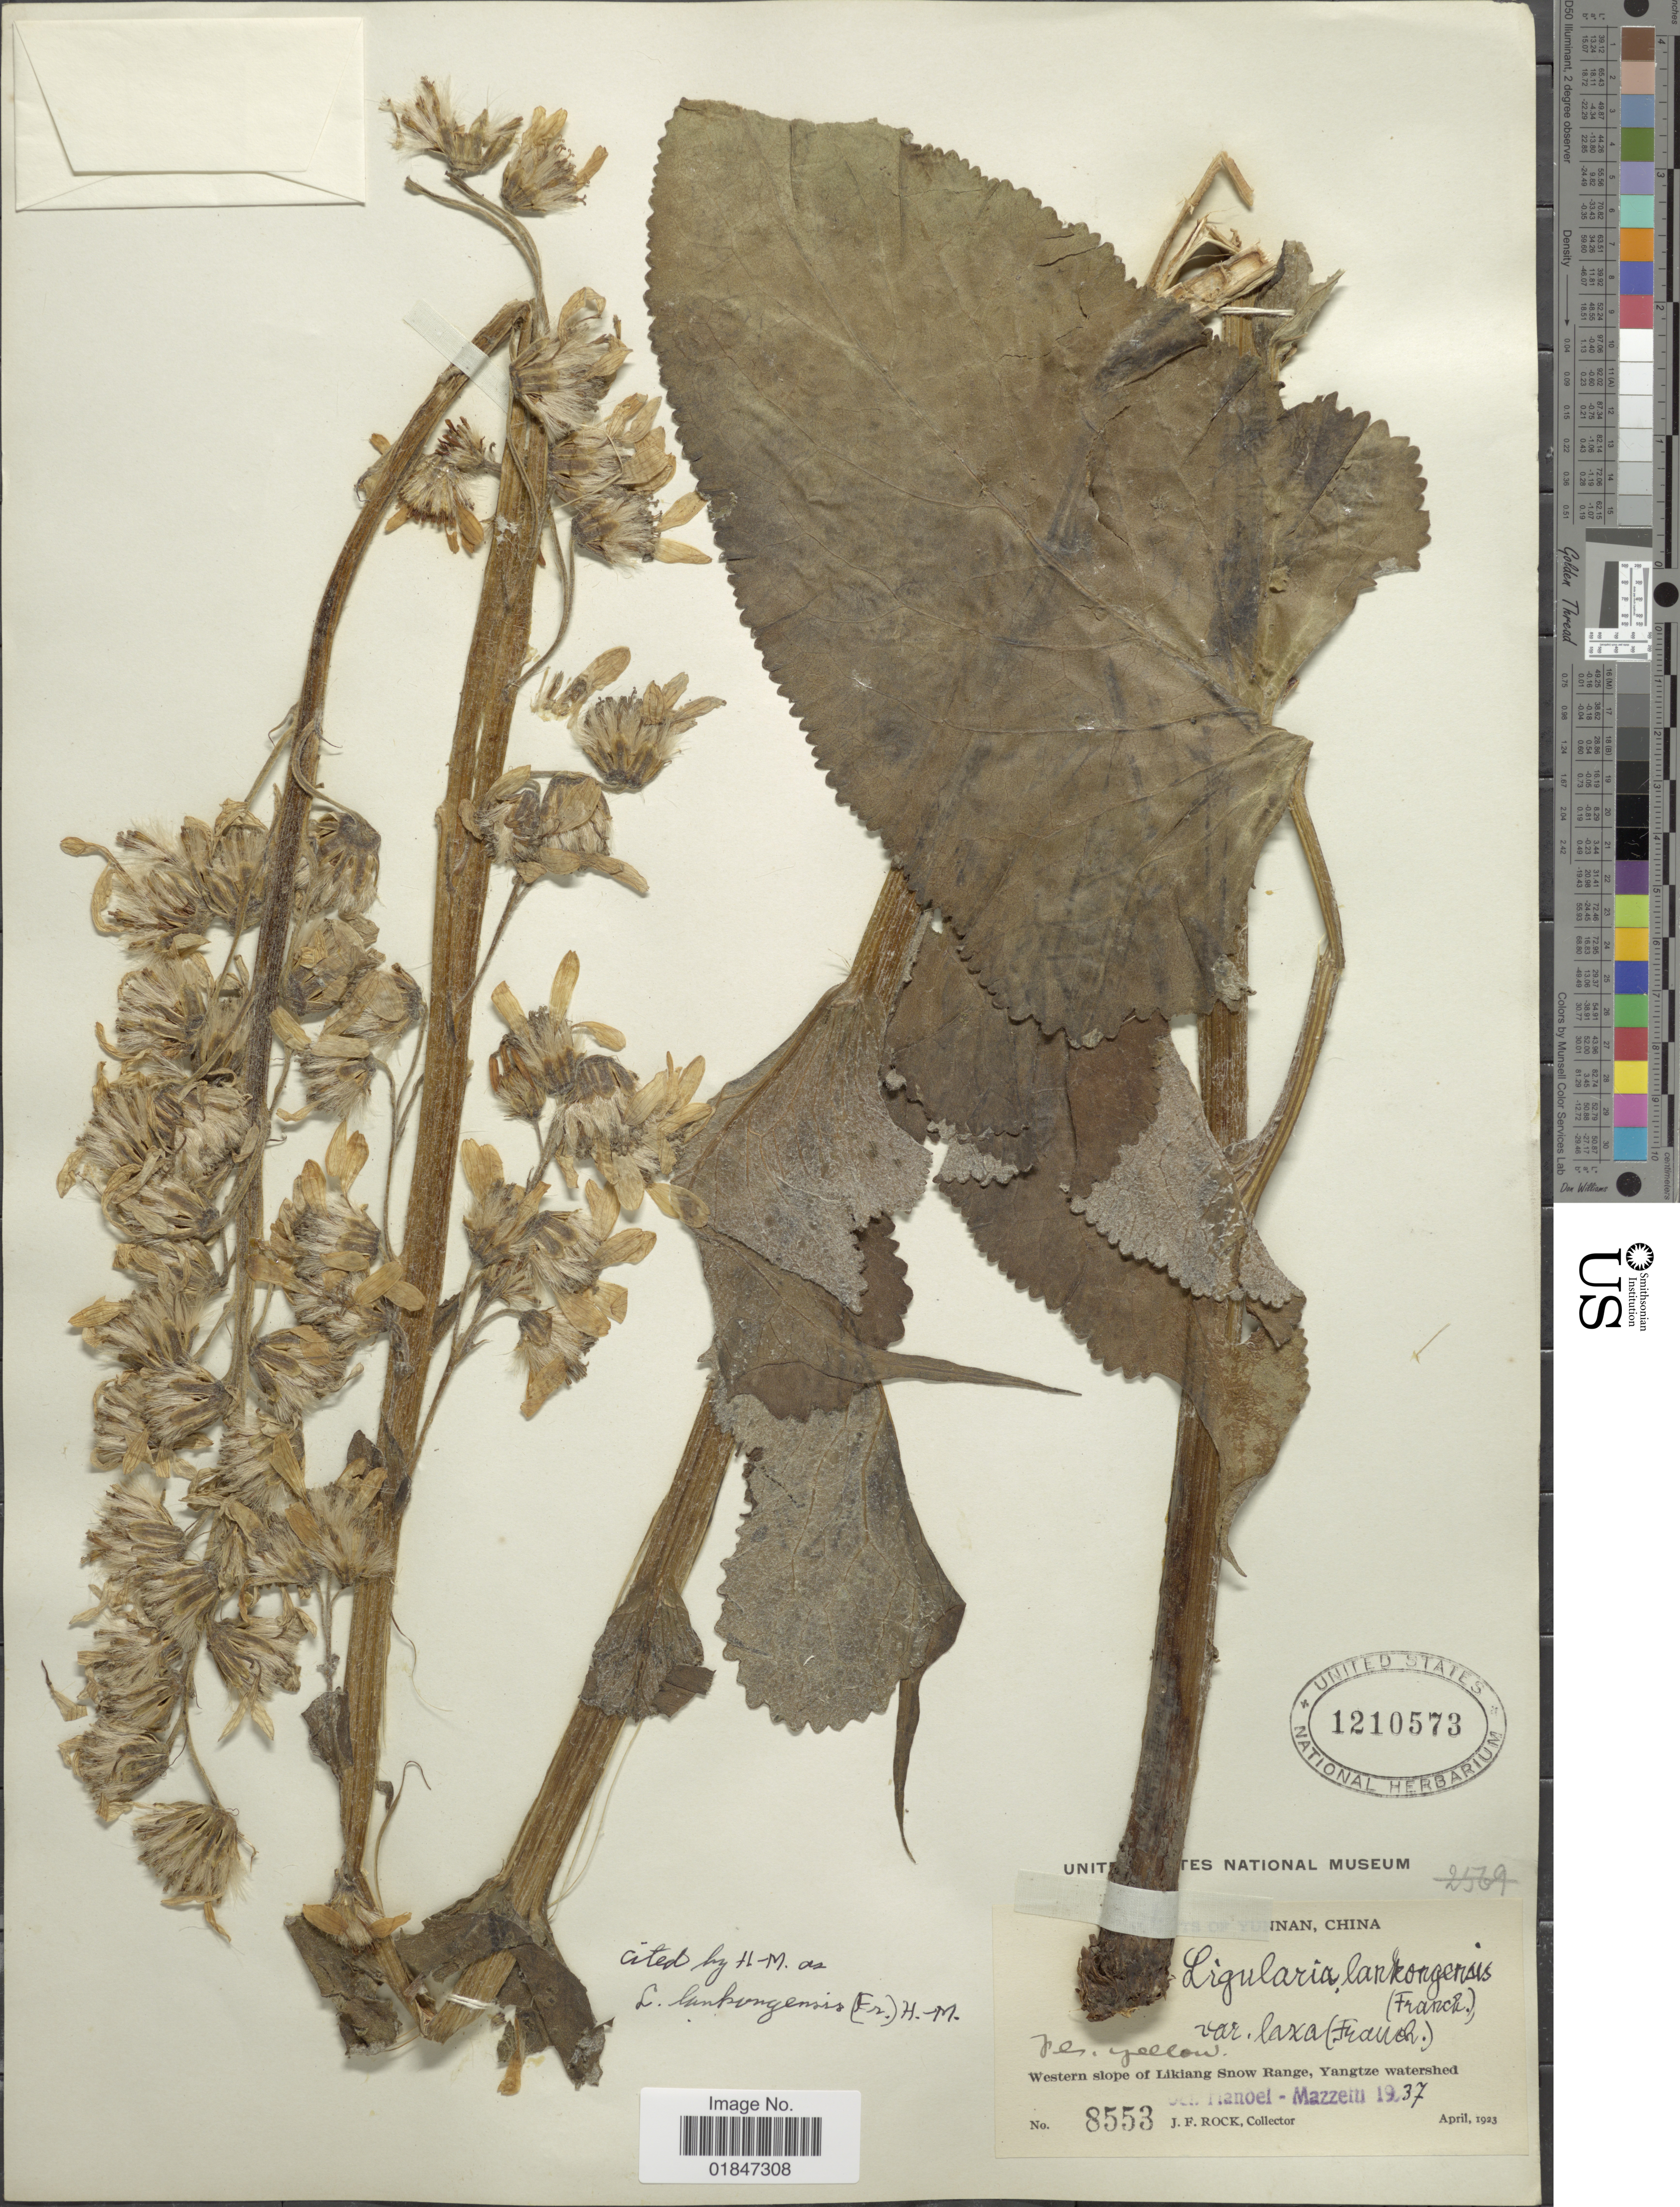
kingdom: Plantae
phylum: Tracheophyta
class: Magnoliopsida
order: Asterales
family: Asteraceae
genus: Ligularia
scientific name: Ligularia lankongensis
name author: (Franch.) Hand.-Mazz.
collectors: J. Rock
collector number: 8553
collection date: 1923-04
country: China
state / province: Yunnan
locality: Yunnan. China. Western slope of Likiang Snow Range, Yangtze watershed.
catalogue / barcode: US 1210573